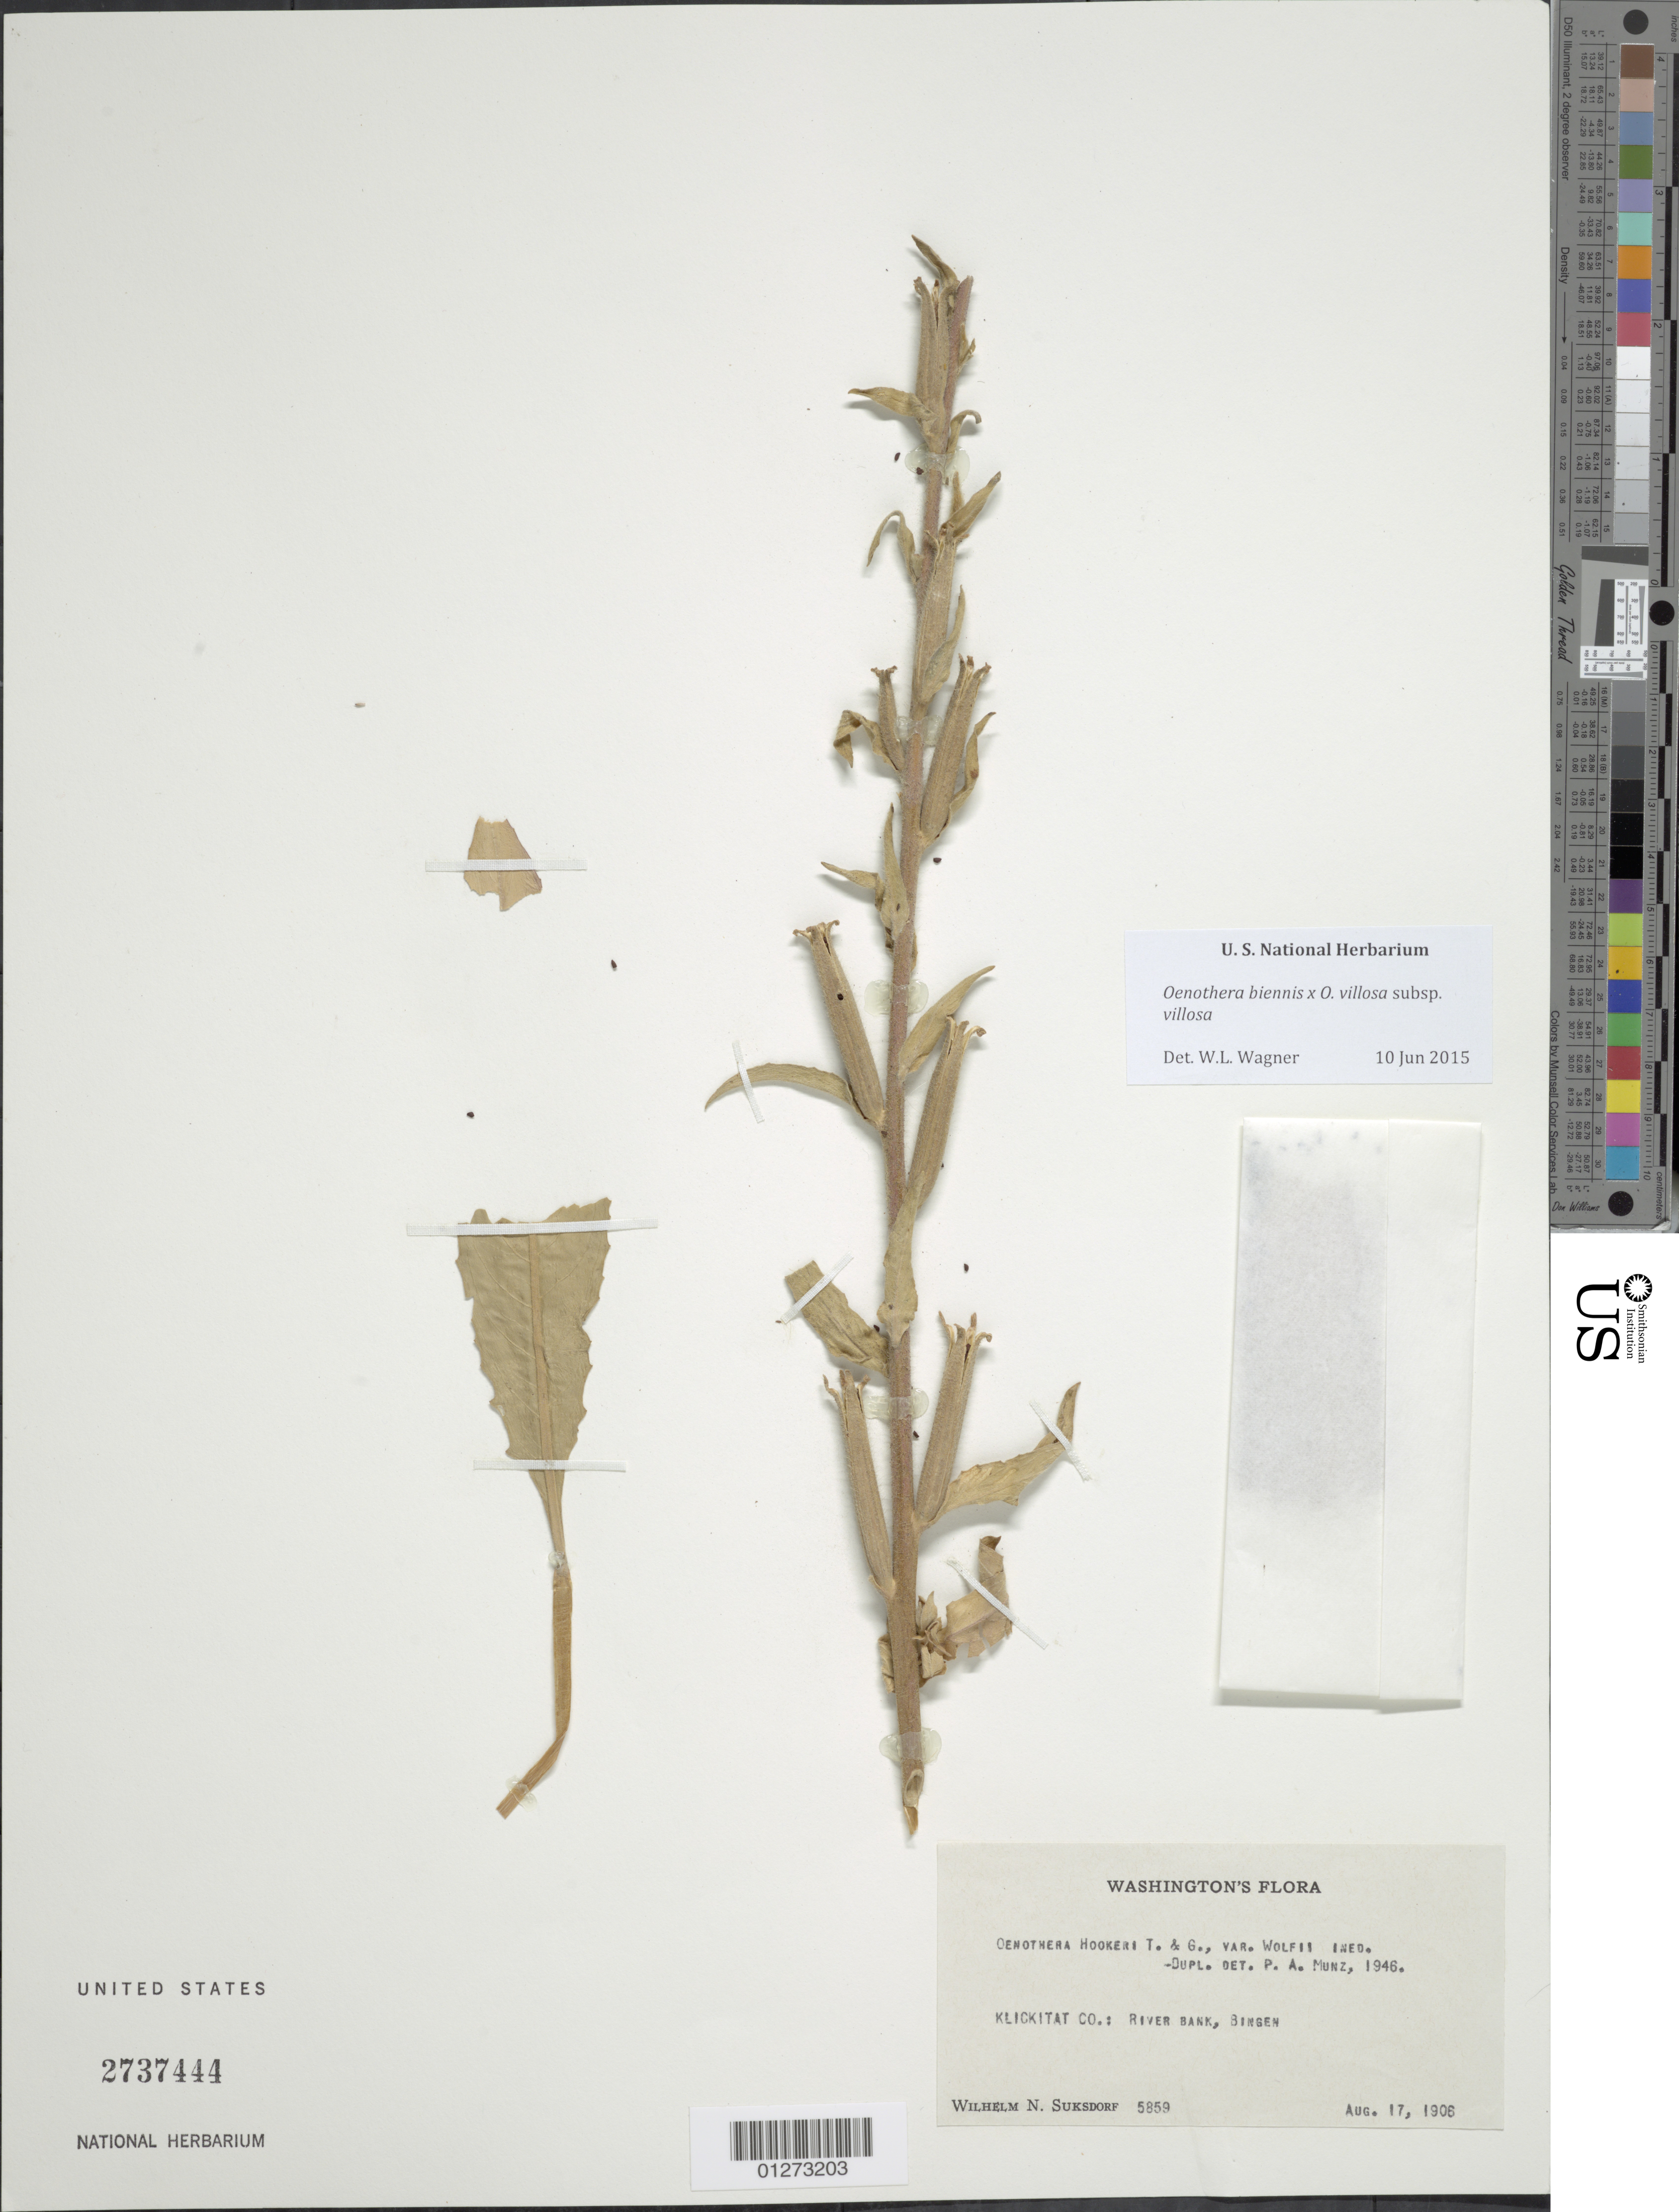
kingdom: Plantae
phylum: Tracheophyta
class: Magnoliopsida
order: Myrtales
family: Onagraceae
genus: Oenothera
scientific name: Oenothera biennis x O. villosa Thunb. subsp. villosa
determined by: Wagner, W. L., (BOT), Smithsonian Institution - National Museum of Natural History (UNITED STATES)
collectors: W. N. Suksdorf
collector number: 5859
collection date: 1906-08-17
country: United States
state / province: Washington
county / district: Klickitat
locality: River bank, Bingen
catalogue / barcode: US 2737444